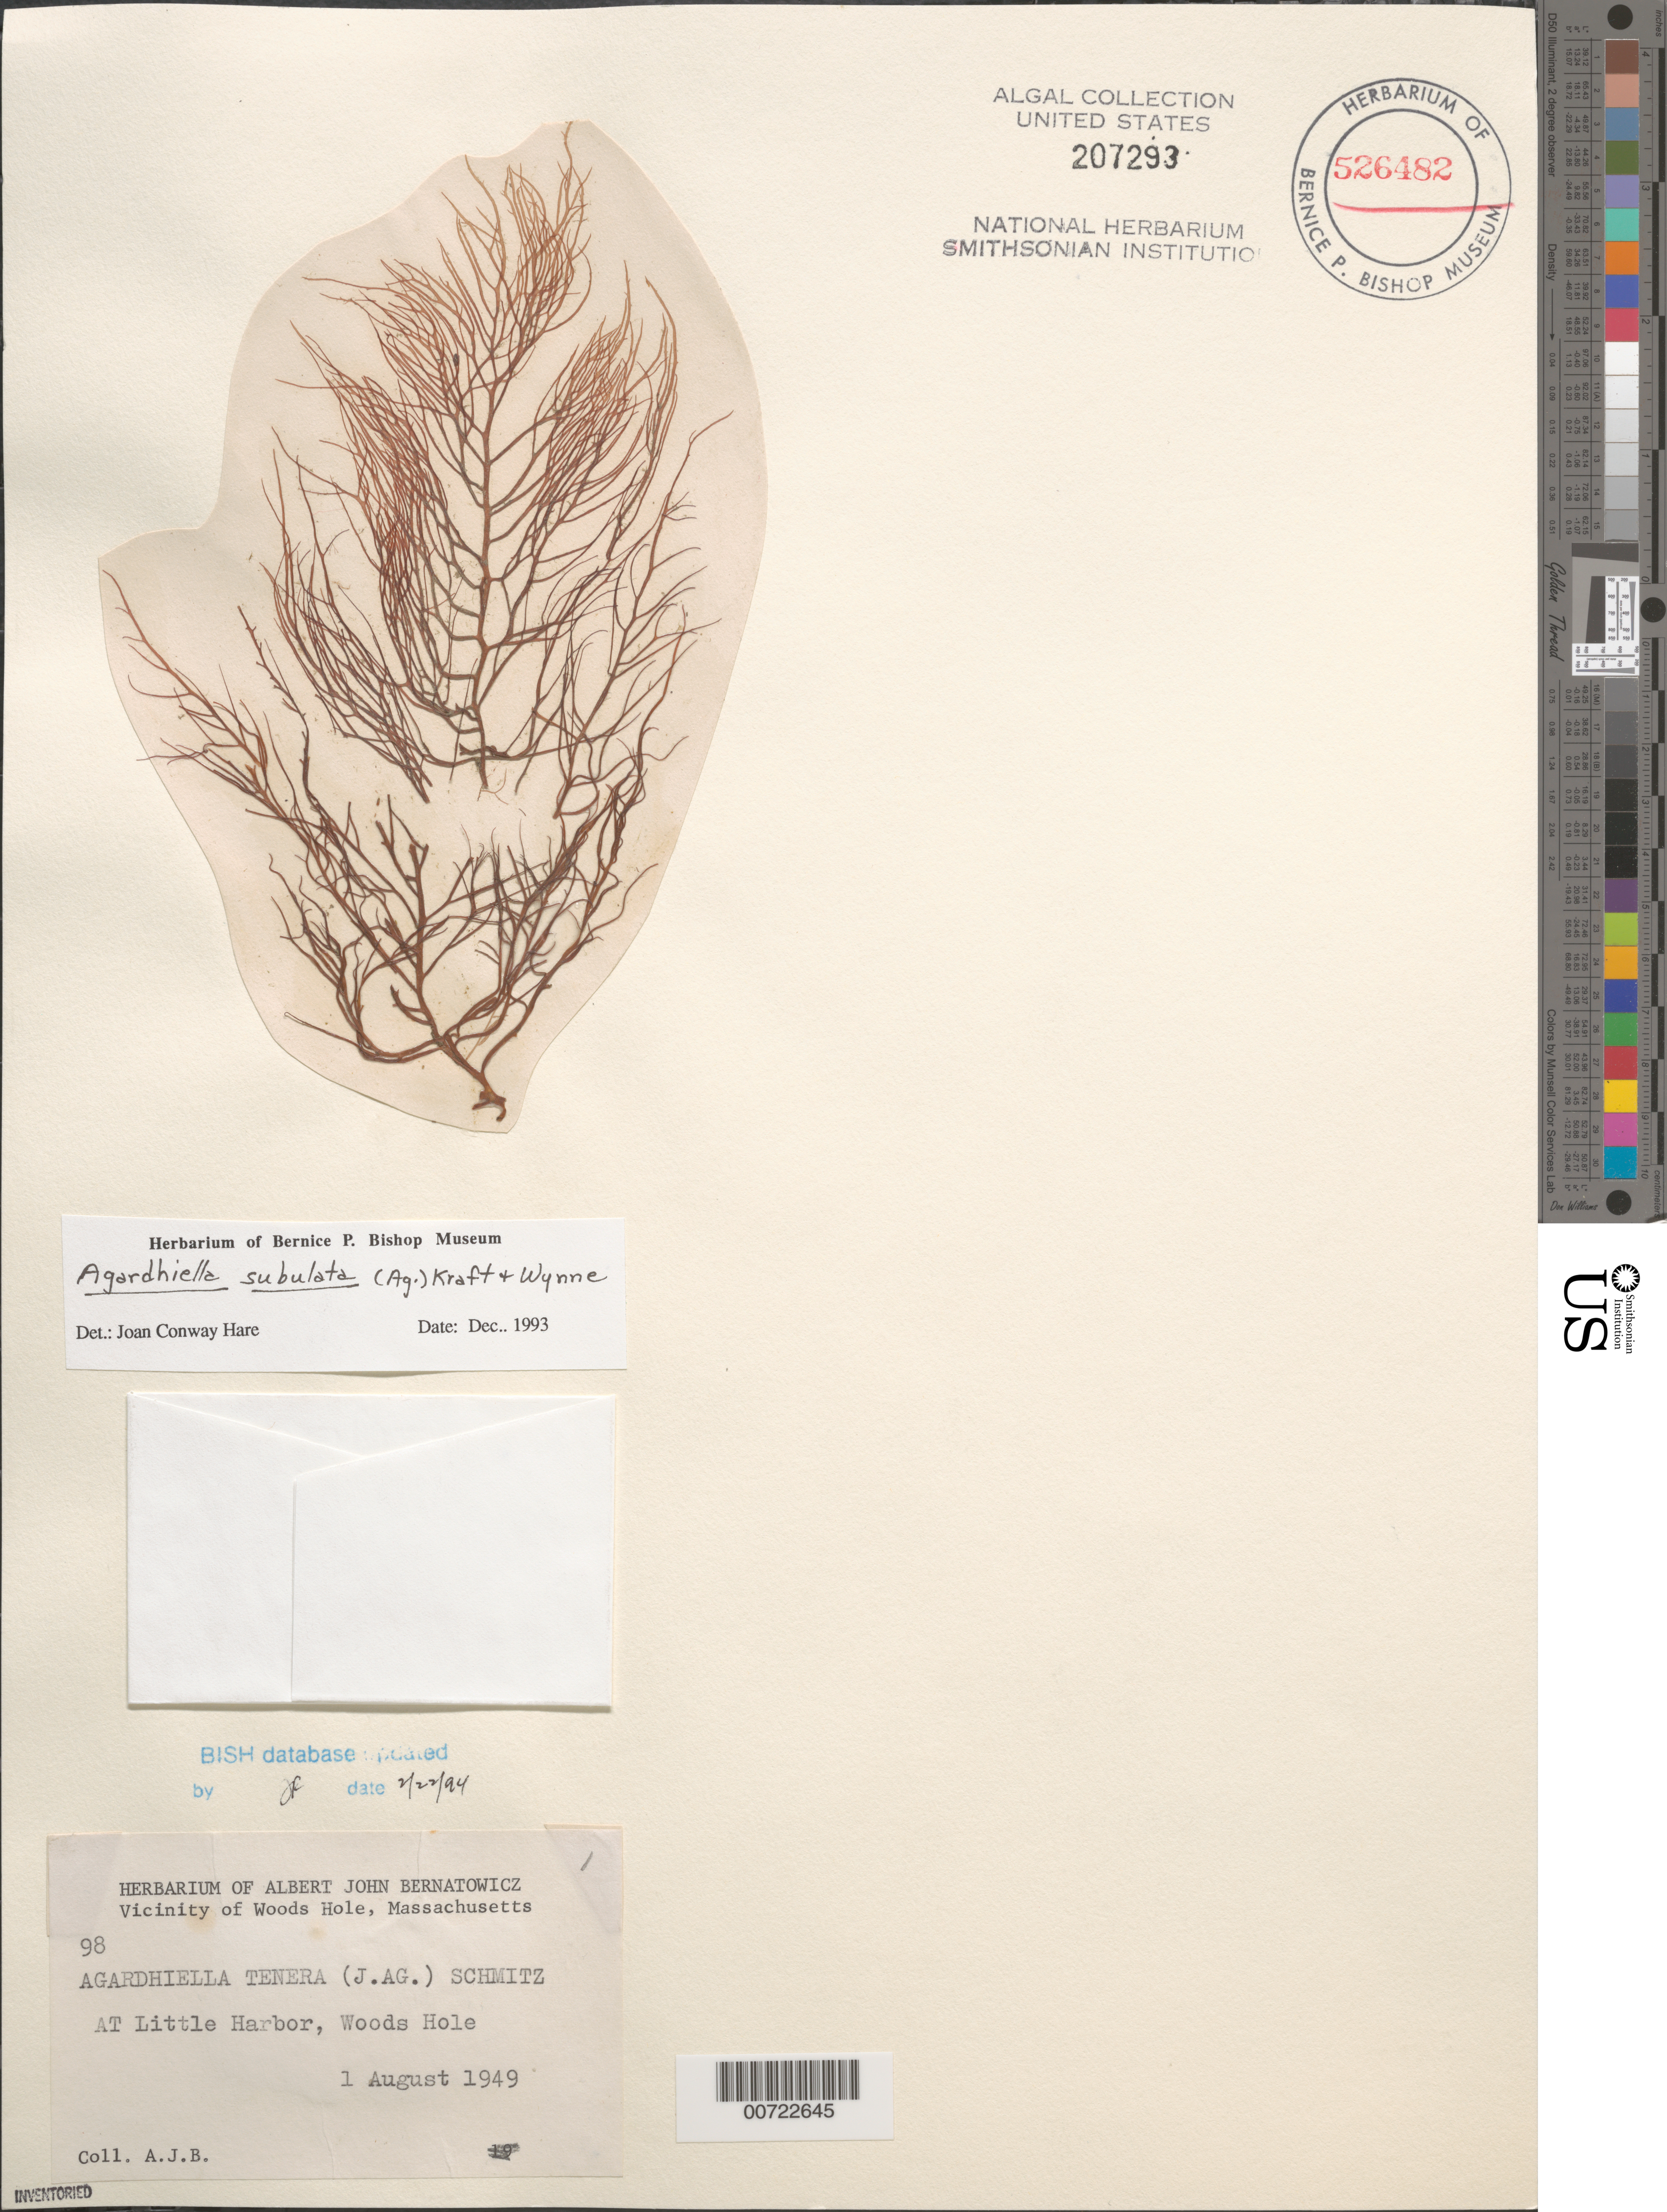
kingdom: Plantae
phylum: Rhodophyta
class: Florideophyceae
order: Gigartinales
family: Solieriaceae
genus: Agardhiella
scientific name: Agardhiella subulata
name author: (C. Agardh) G.T.Kraft & M.J. Wynne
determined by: Hare, Joan Conway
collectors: A. Bernatowicz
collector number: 98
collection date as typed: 01 Aug 1949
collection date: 1949-08-01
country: United States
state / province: Massachusetts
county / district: Barnstable County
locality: Woods Hole, Little Harbor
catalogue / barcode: US 207293